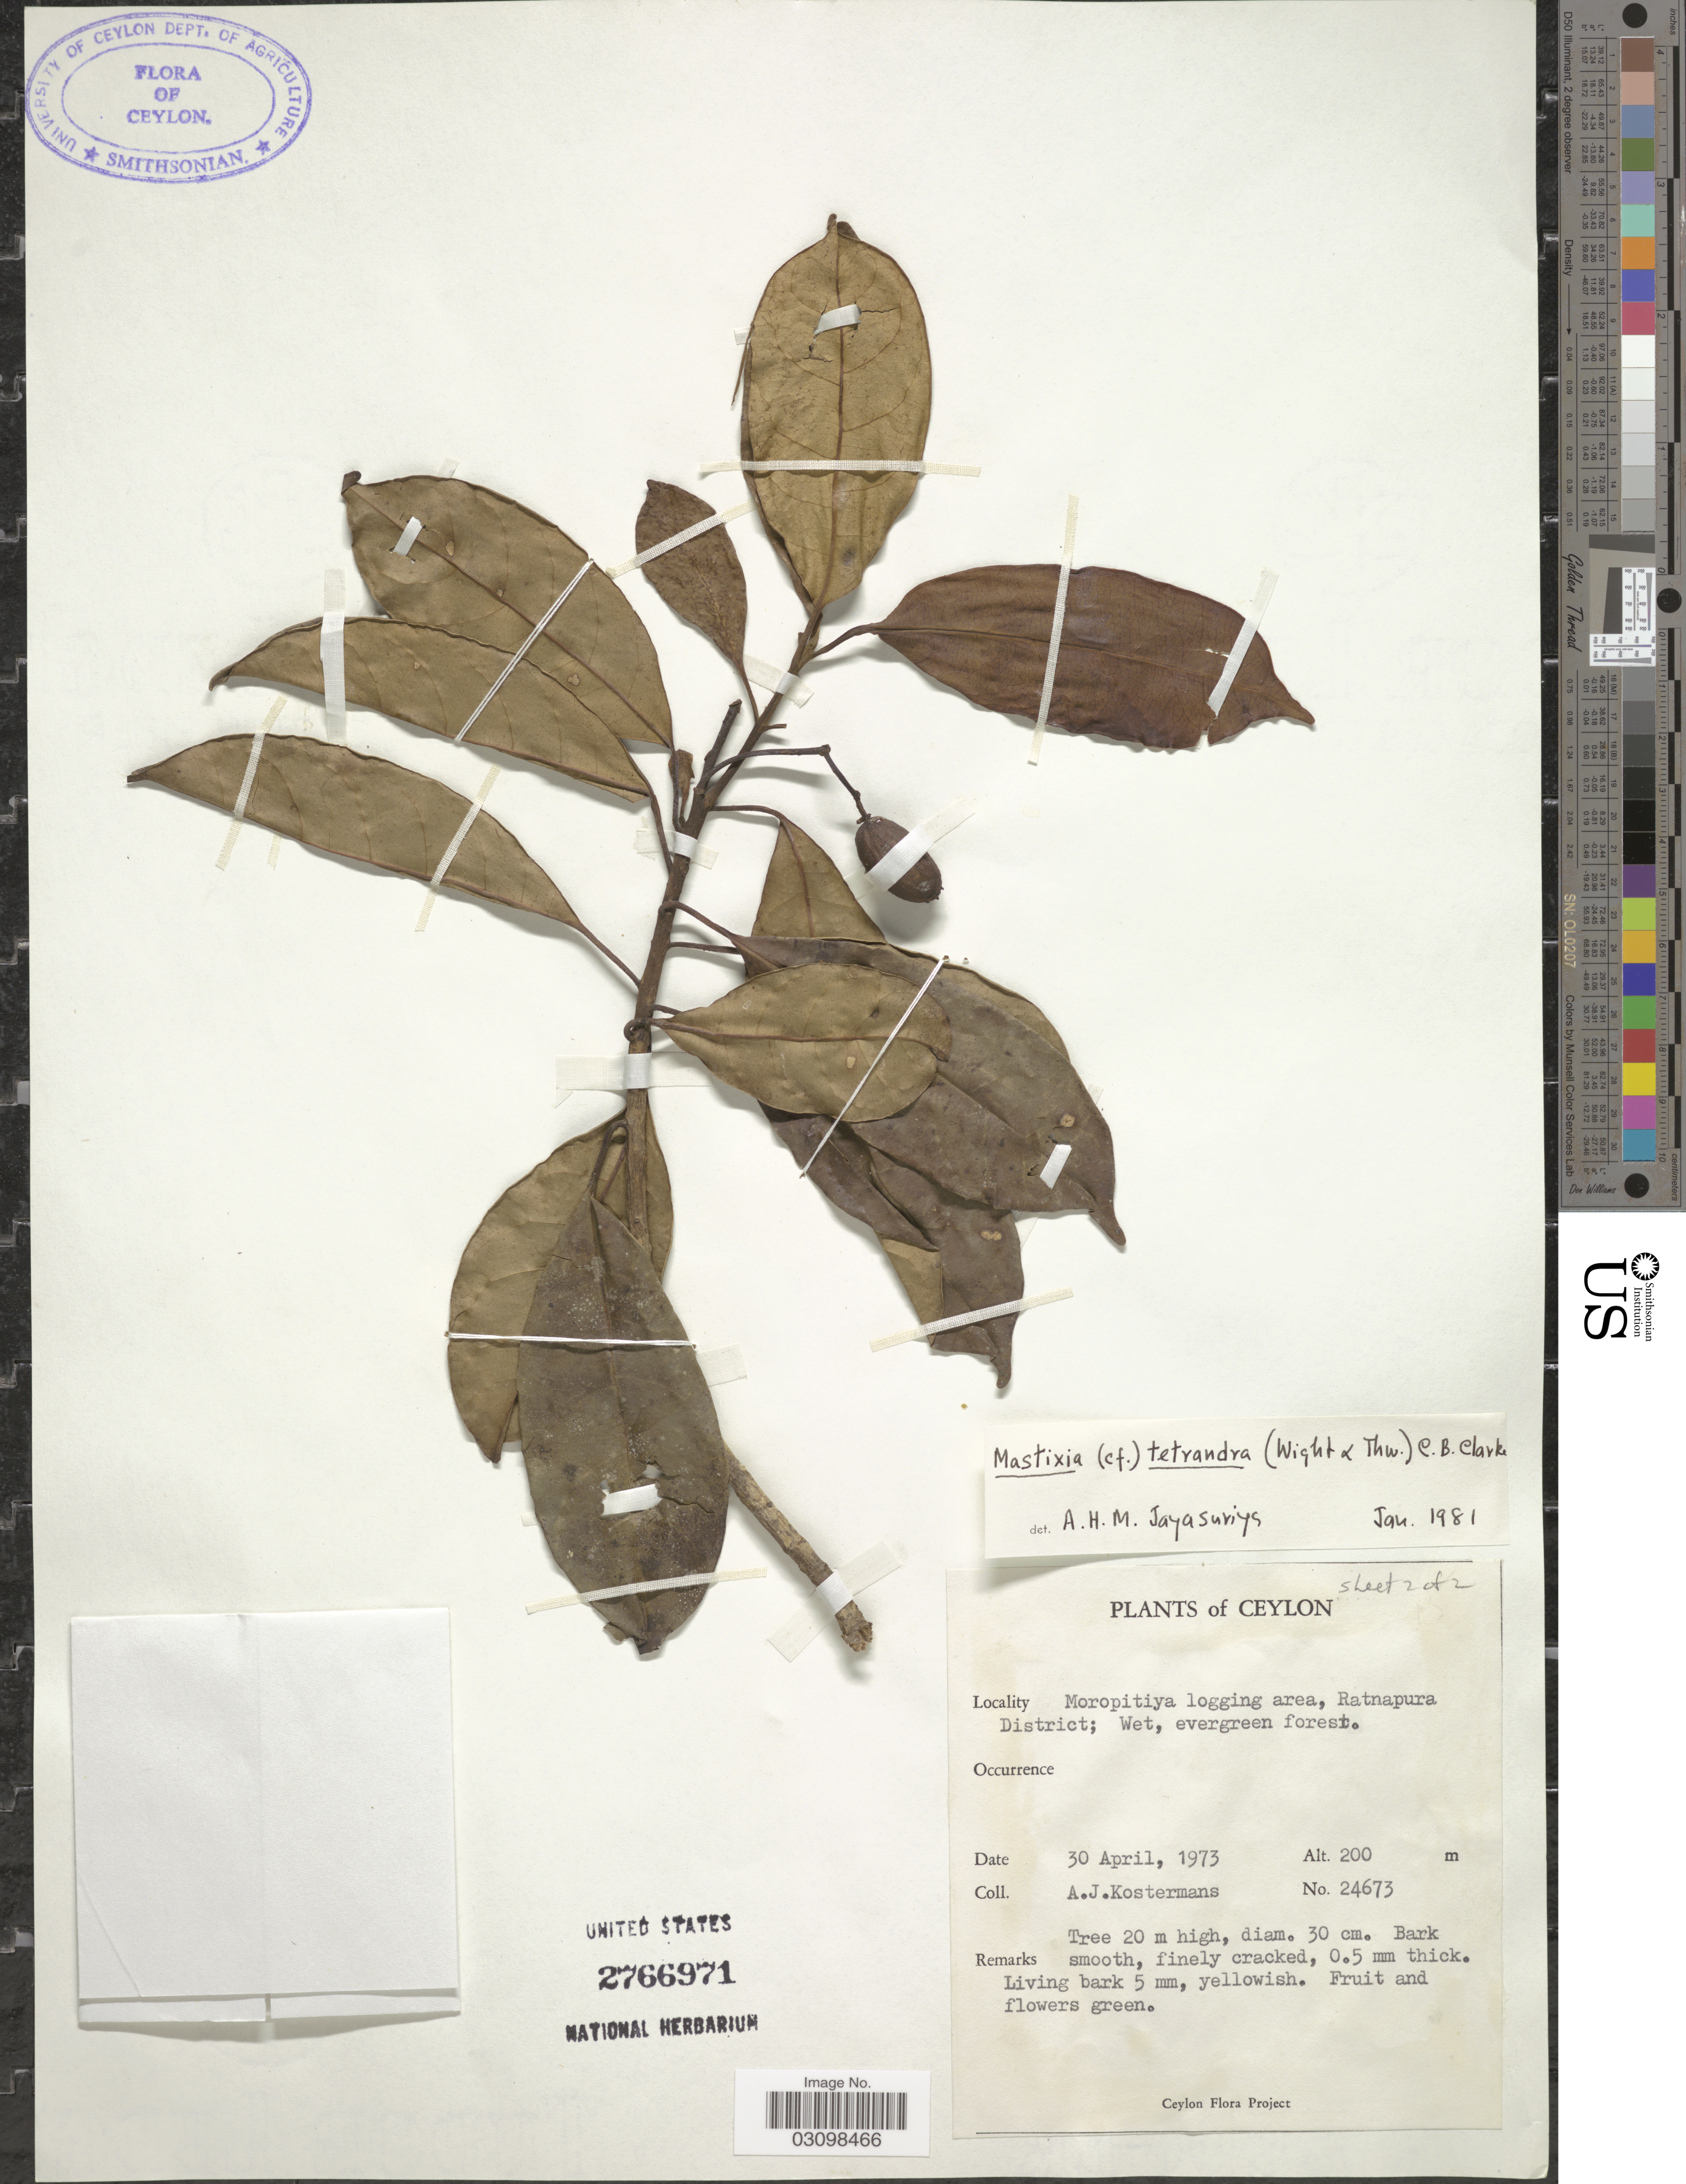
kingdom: Plantae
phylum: Tracheophyta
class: Magnoliopsida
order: Cornales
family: Nyssaceae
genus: Mastixia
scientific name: Mastixia tetrandra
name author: (Wight ex Thwaites) C.B. Clarke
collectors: A. J. G. Kostermans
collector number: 24673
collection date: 1973-04-30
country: Sri Lanka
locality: Ceylon. Morapitiya logging area, Ratnapura District.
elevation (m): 200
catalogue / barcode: US 2766971